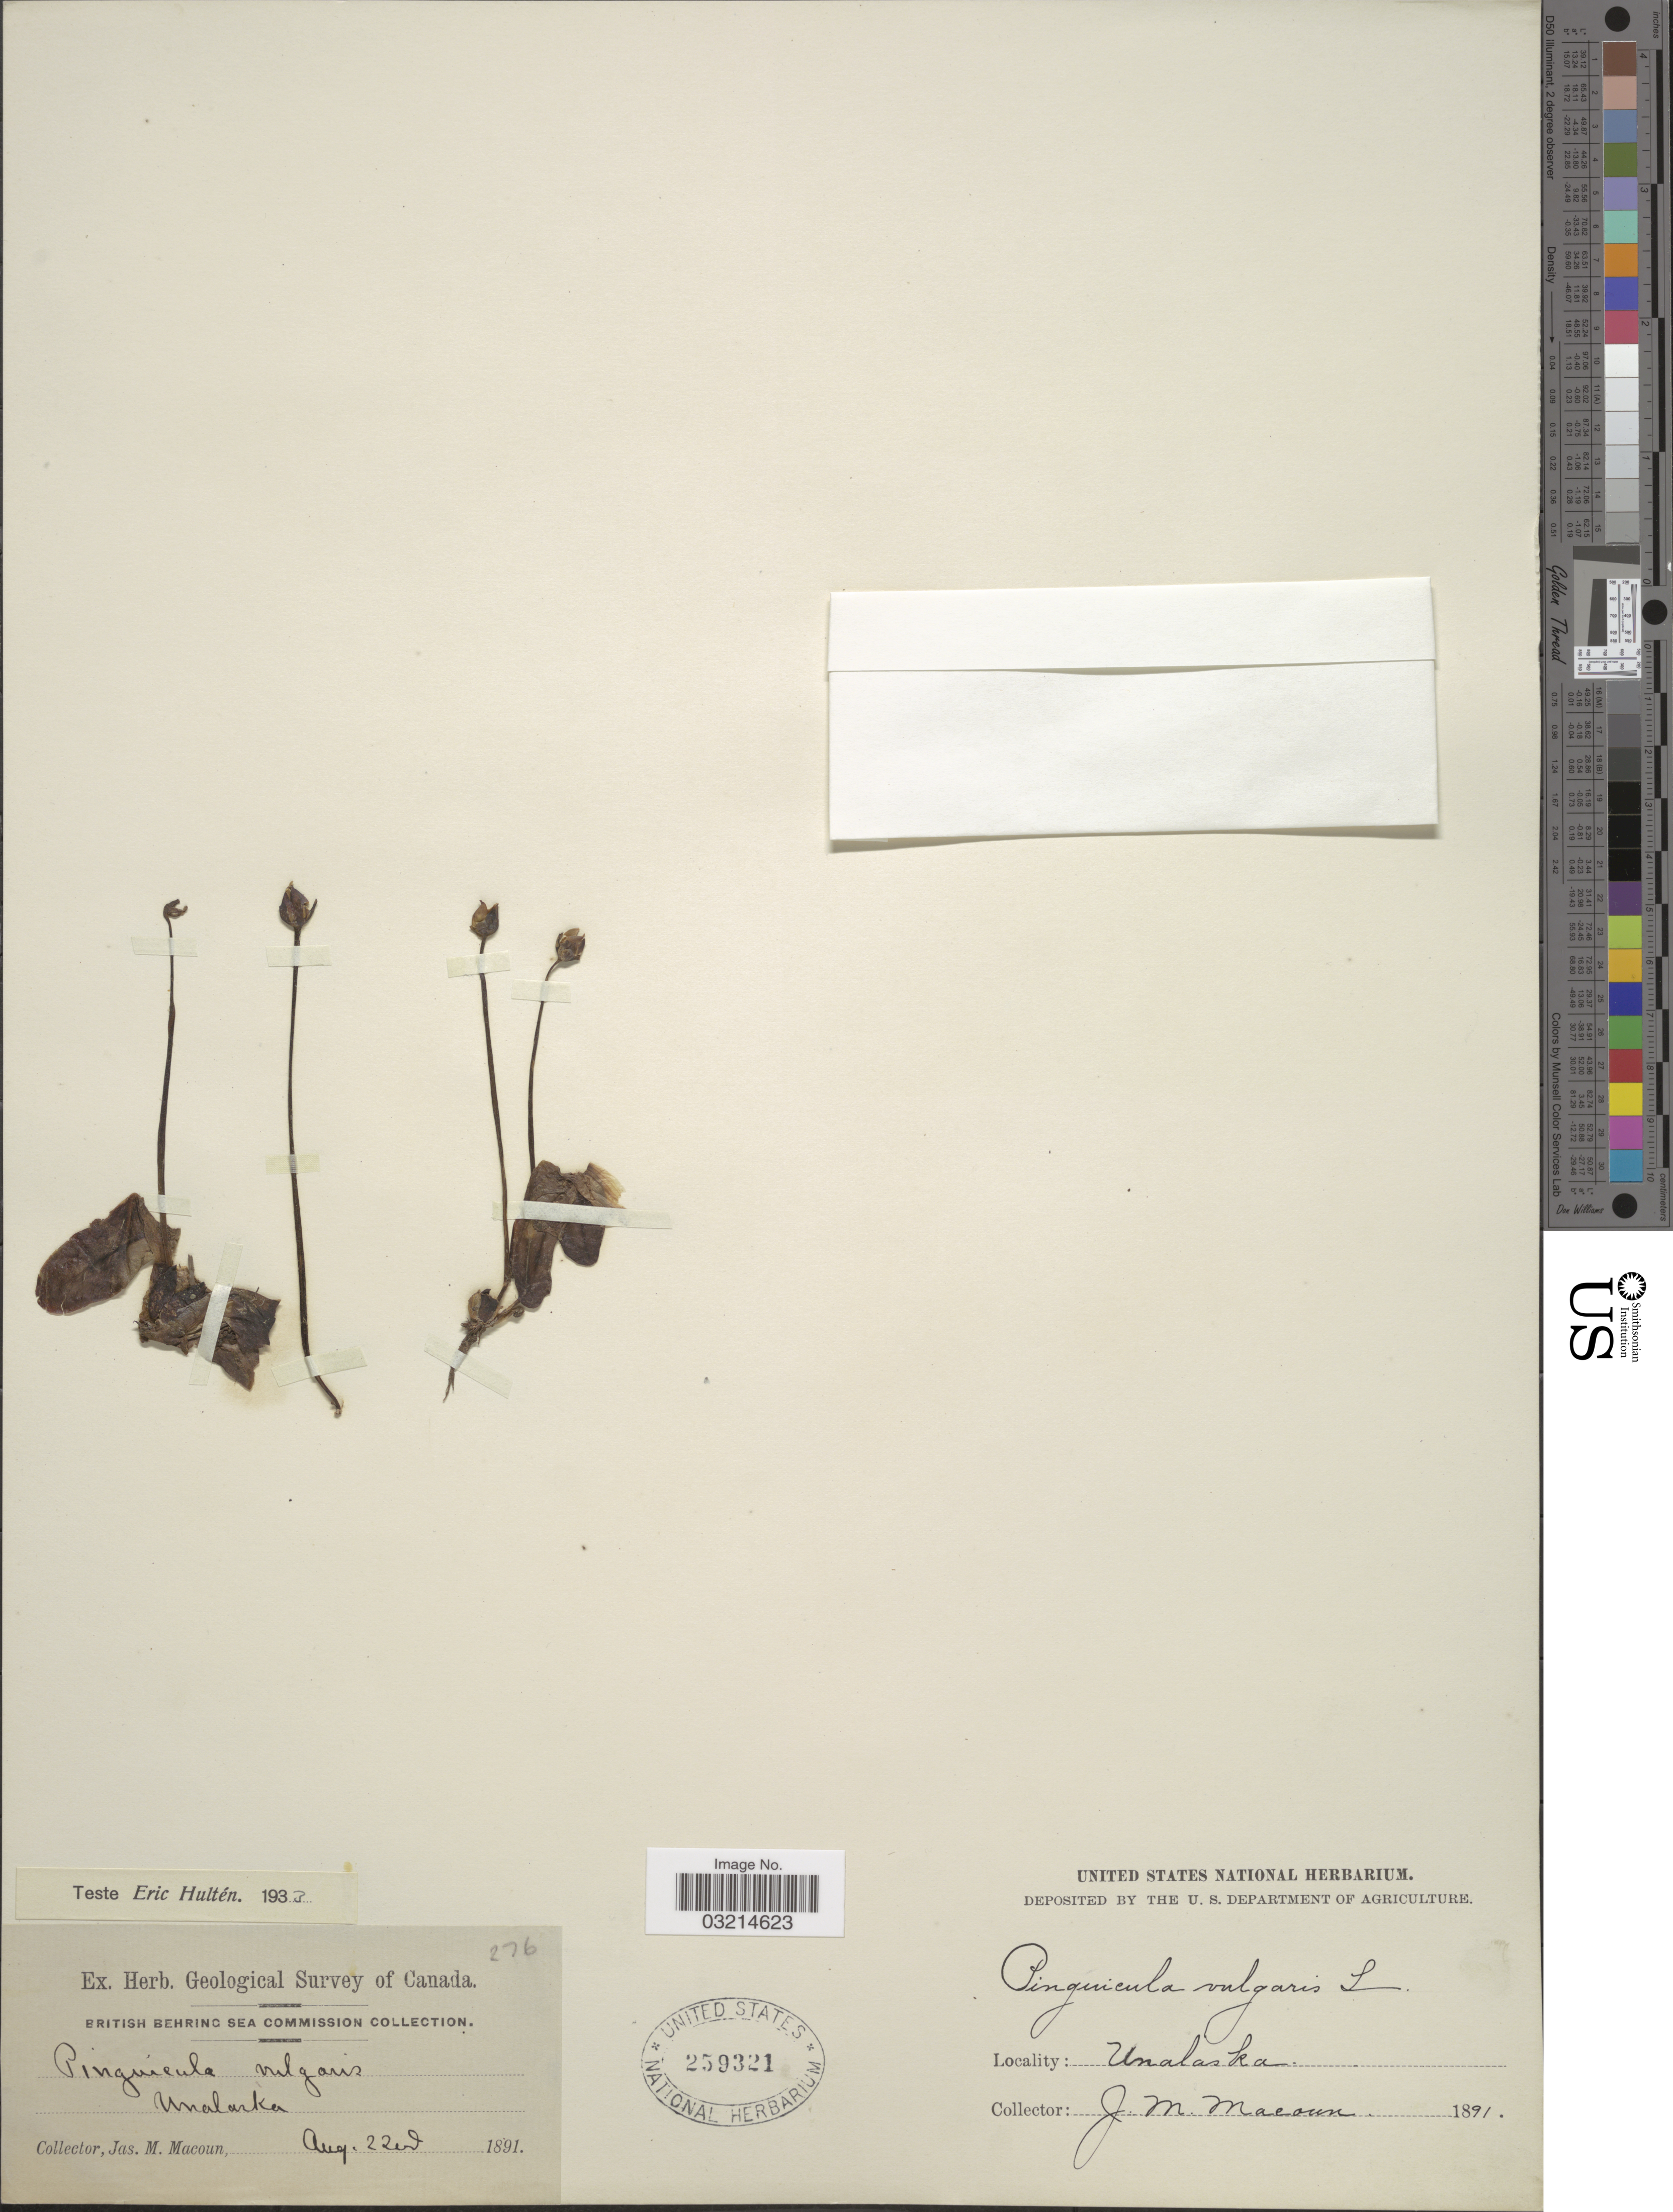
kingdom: Plantae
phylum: Tracheophyta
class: Magnoliopsida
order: Lamiales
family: Lentibulariaceae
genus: Pinguicula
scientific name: Pinguicula vulgaris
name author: L.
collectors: J. M. Macoun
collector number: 276?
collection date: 1891-08-22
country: United States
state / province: Alaska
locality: Unalaska.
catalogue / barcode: US 259321